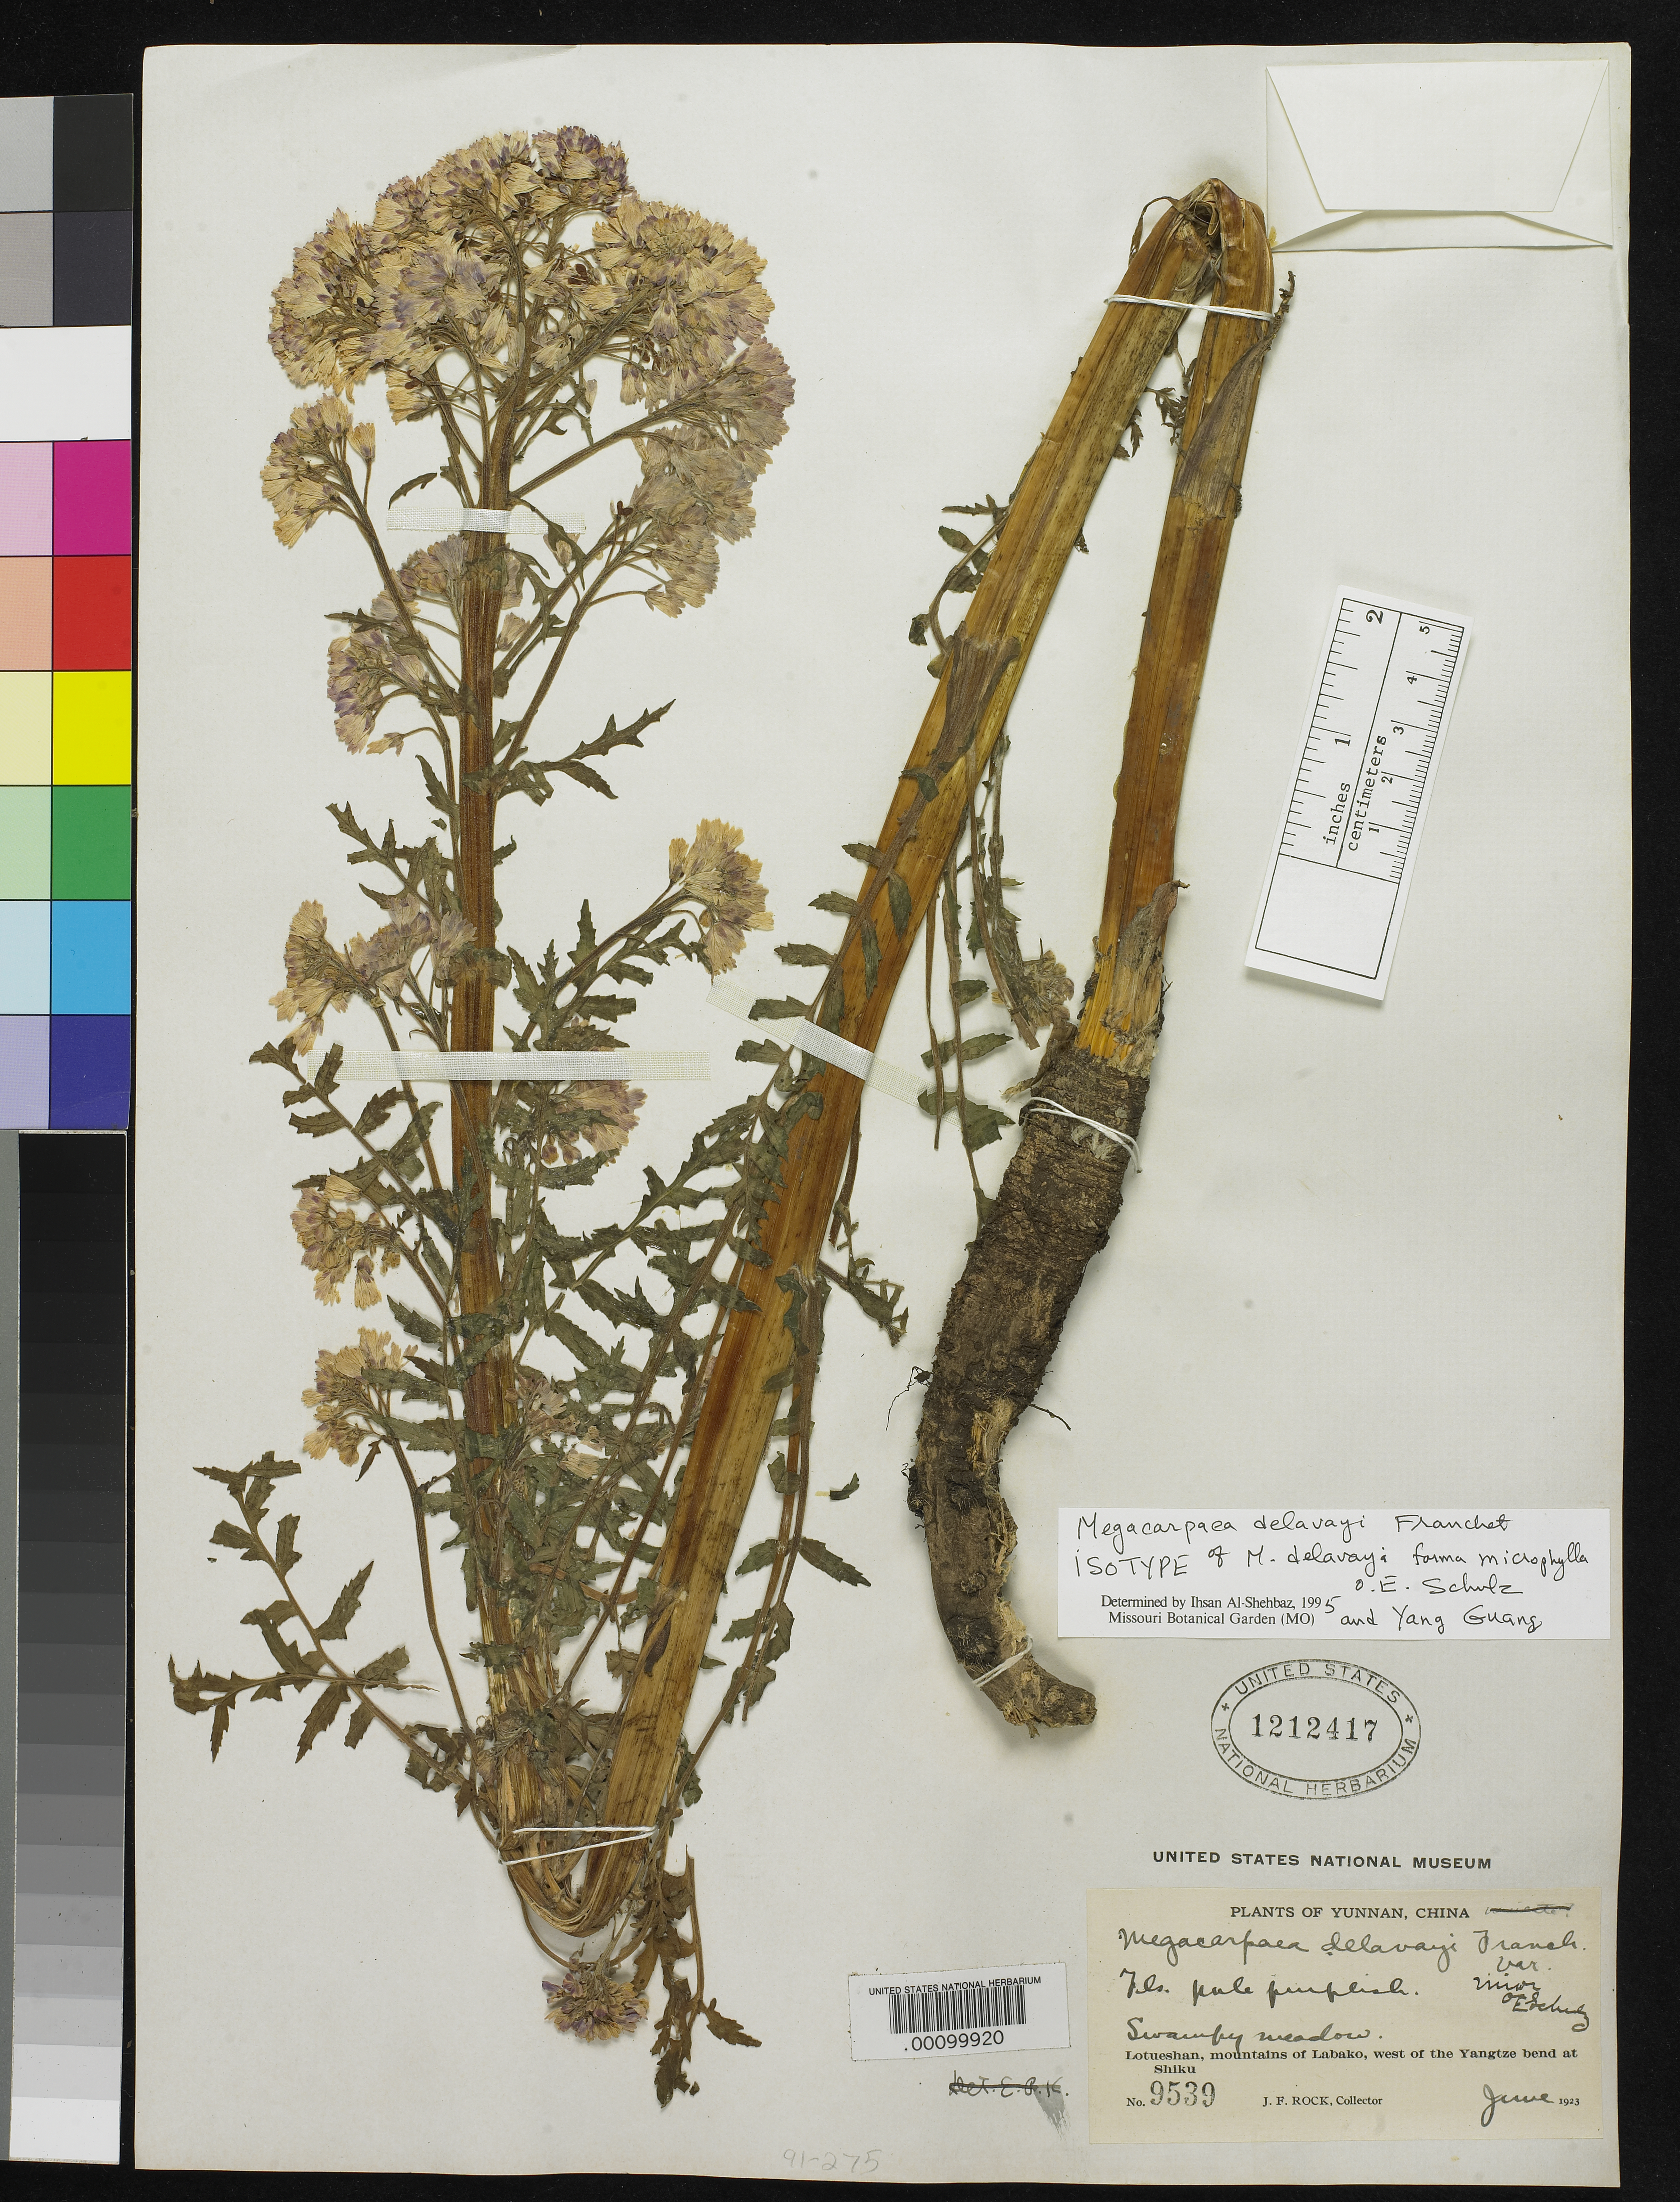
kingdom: Plantae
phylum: Tracheophyta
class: Magnoliopsida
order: Brassicales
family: Brassicaceae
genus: Megacarpaea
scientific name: Megacarpaea delavayi f. microphylla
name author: O.E. Schulz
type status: Isotype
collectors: J. F. Rock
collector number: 9539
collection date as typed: Jun 1923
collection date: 1923-06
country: China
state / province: Yunnan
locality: Lotueshan, Labako, west of Yangtze Bend at Shiku.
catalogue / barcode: US 1212417